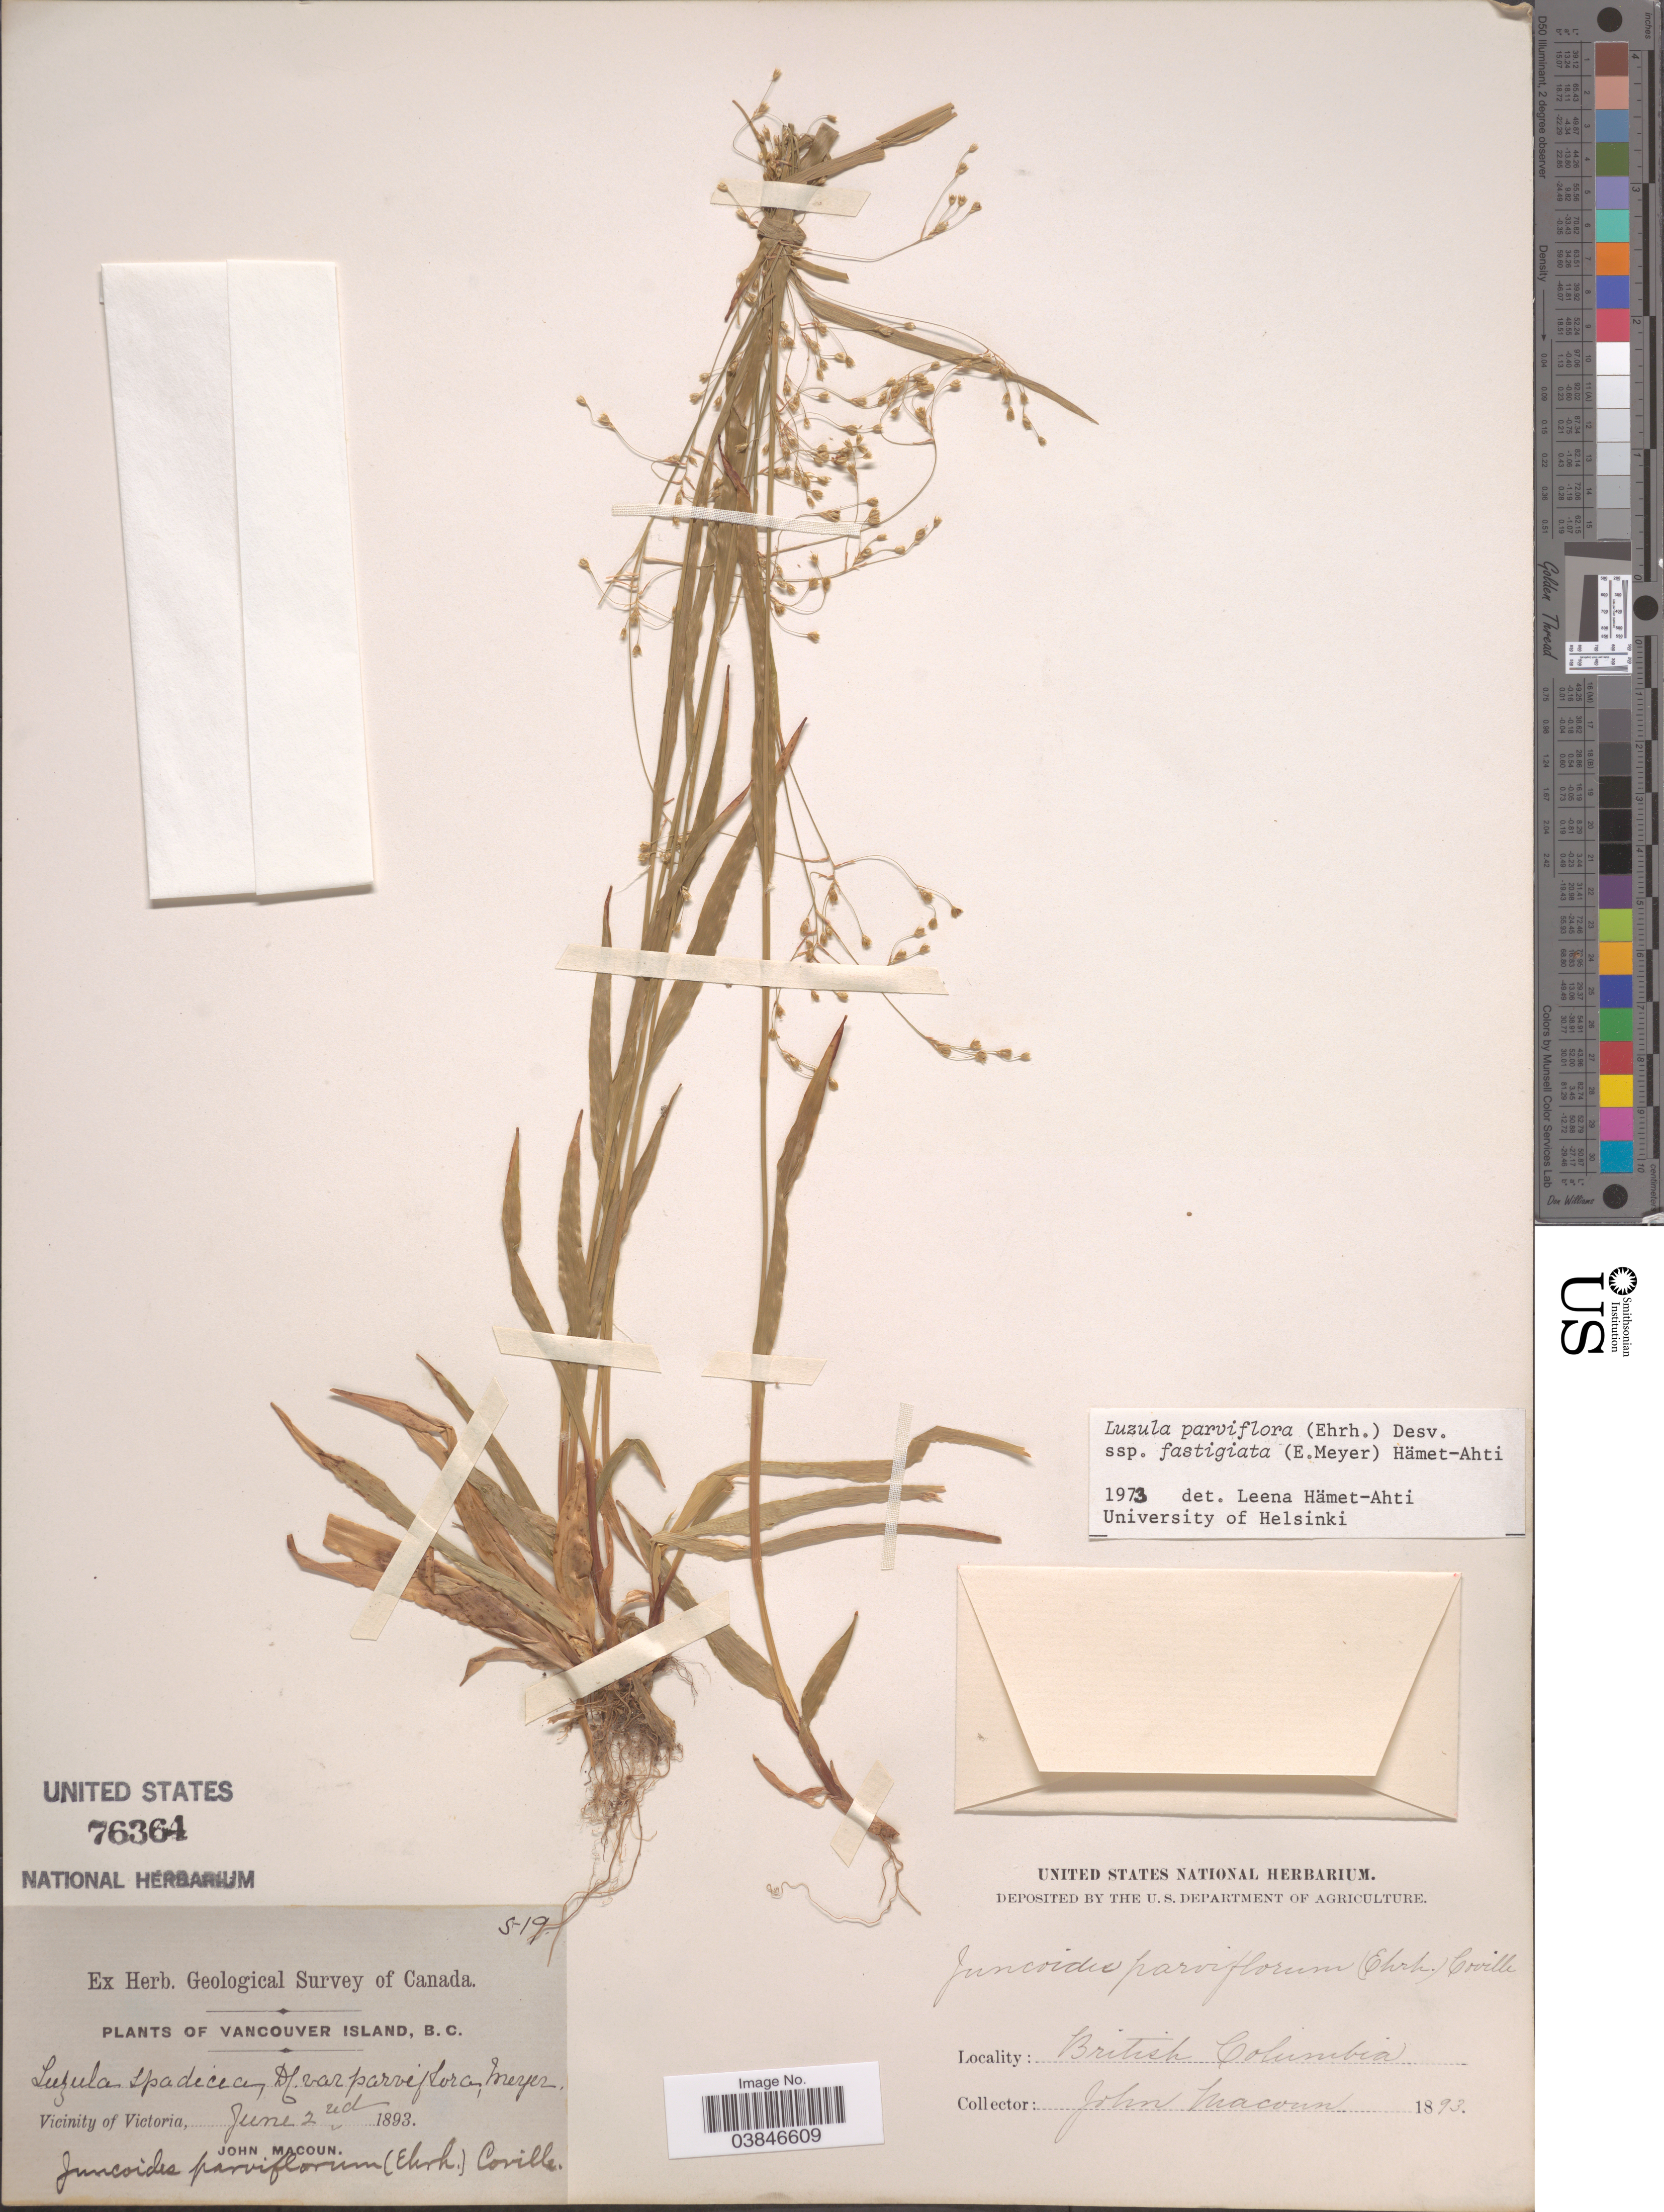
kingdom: Plantae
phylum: Tracheophyta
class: Liliopsida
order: Poales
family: Juncaceae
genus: Luzula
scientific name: Luzula parviflora subsp. fastigiata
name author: Buchenau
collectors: J. Macoun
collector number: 519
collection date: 1893-06-02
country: Canada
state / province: British Columbia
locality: Vancouver Island, B. C. Vicinity of Victoria.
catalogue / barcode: US 76364